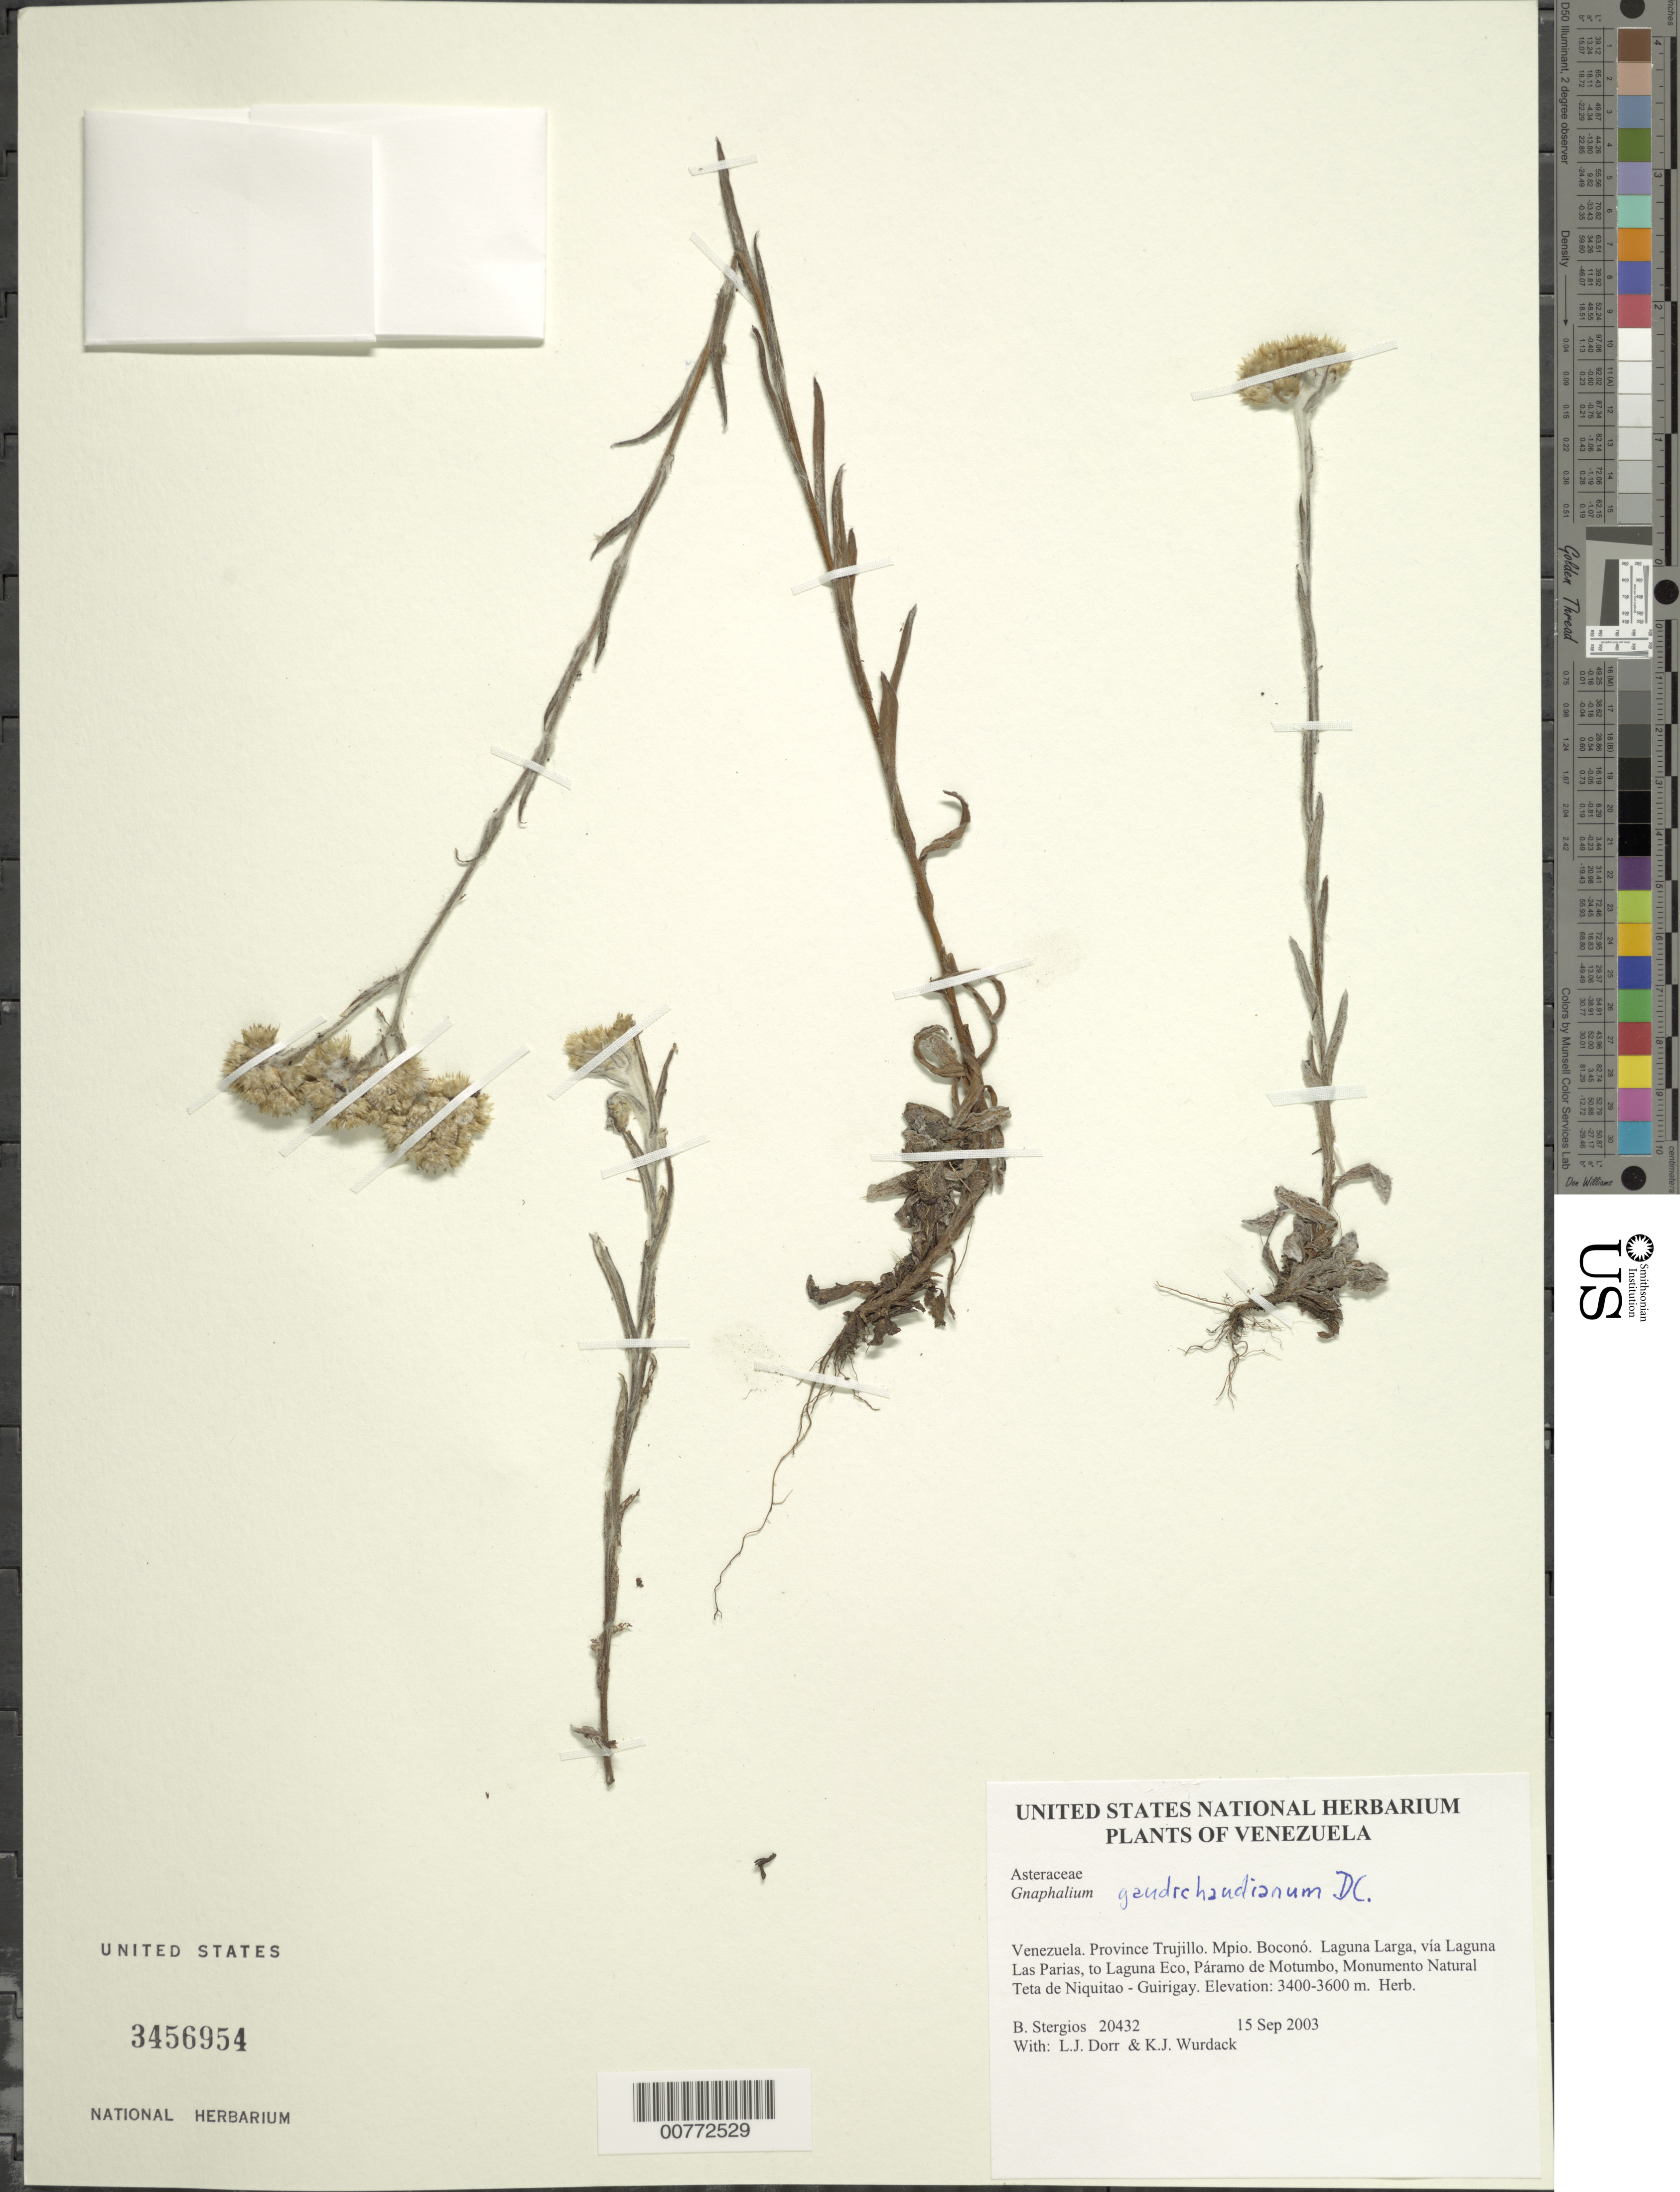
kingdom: Plantae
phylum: Tracheophyta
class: Magnoliopsida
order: Asterales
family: Asteraceae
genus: Pseudognaphalium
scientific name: Pseudognaphalium gaudichaudianum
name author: (DC.) Anderb.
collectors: B. G. Stergios, L. J. Dorr & K. Wurdack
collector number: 20432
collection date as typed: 15 Sep 2003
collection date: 2003-09-15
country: Venezuela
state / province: Trujillo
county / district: Boconó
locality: Laguna Larga, vía Laguna Las Parias, to Laguna Eco, Páramo de Motumbo, Monumento Natural Teta de Niquitao - Guirigay.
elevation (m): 3400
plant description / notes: PORT, US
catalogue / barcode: US 3456954